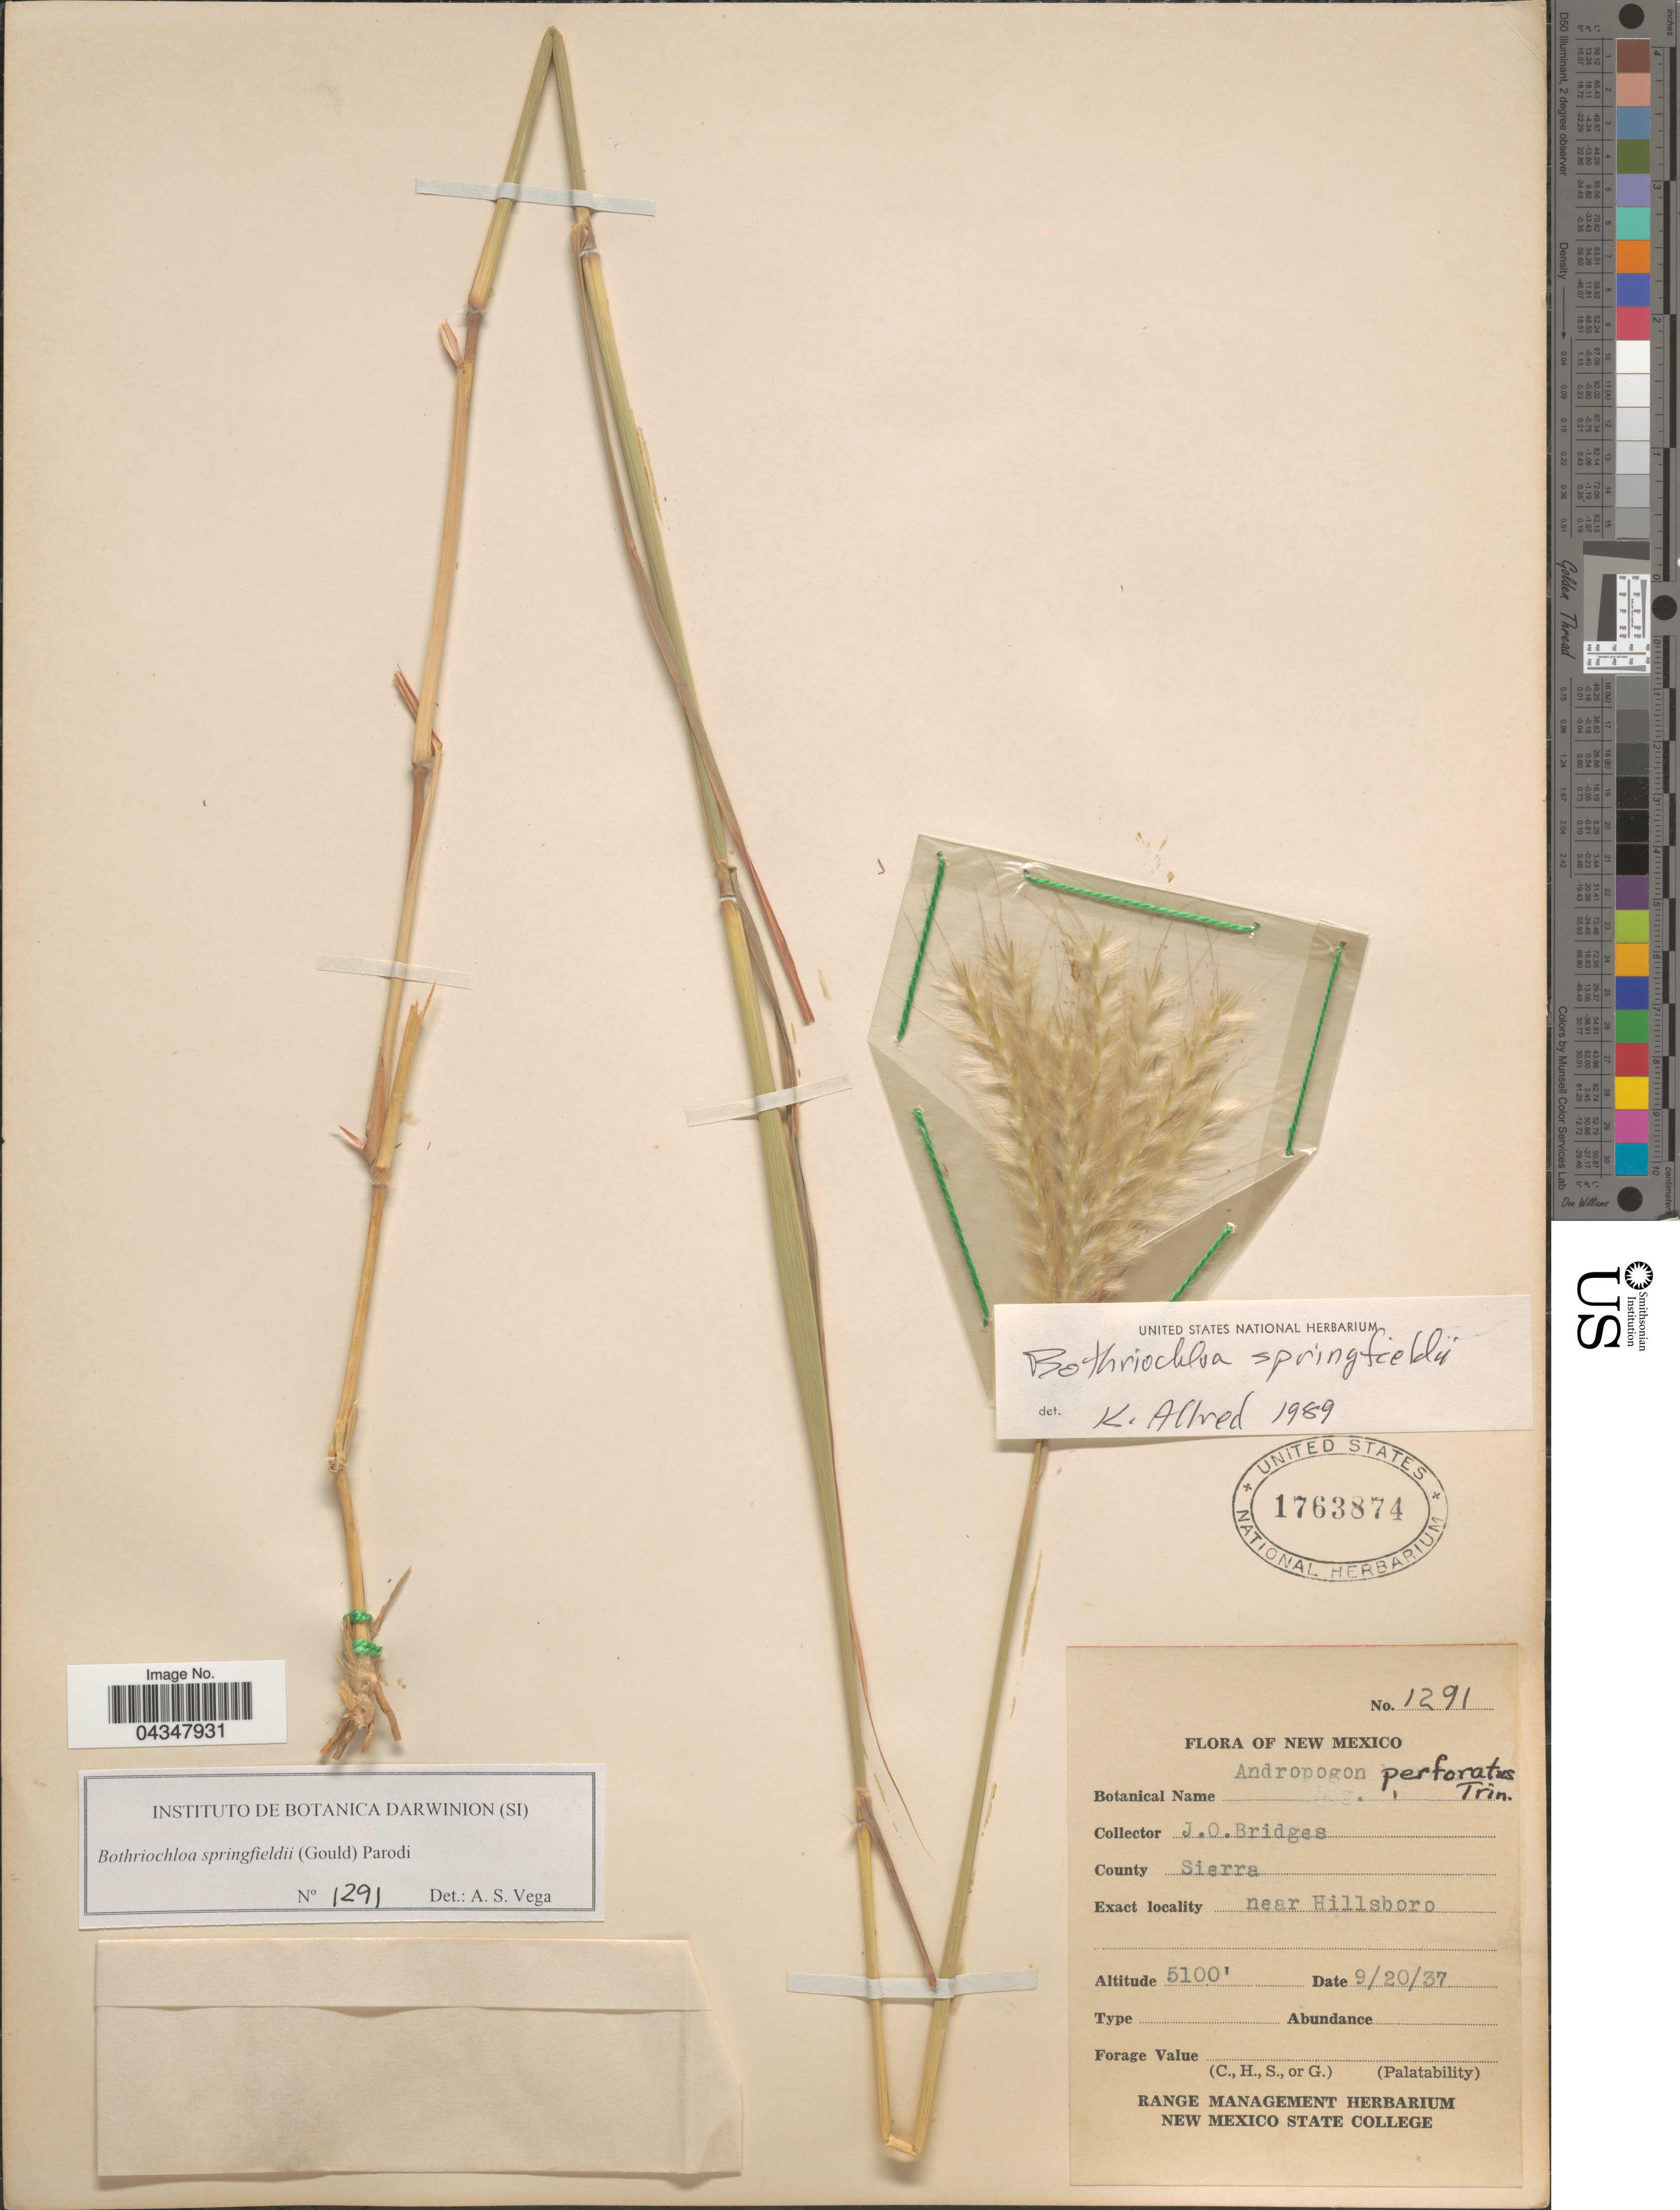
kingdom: Plantae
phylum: Tracheophyta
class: Liliopsida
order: Poales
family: Poaceae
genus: Bothriochloa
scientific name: Bothriochloa springfieldii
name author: (Gould) Parodi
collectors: J. Bridges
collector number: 1291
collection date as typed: Transcribed d/m/y: 20/9/37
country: United States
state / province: New Mexico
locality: County Sierra. Near Hillsboro.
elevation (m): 1554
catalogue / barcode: US 1763874